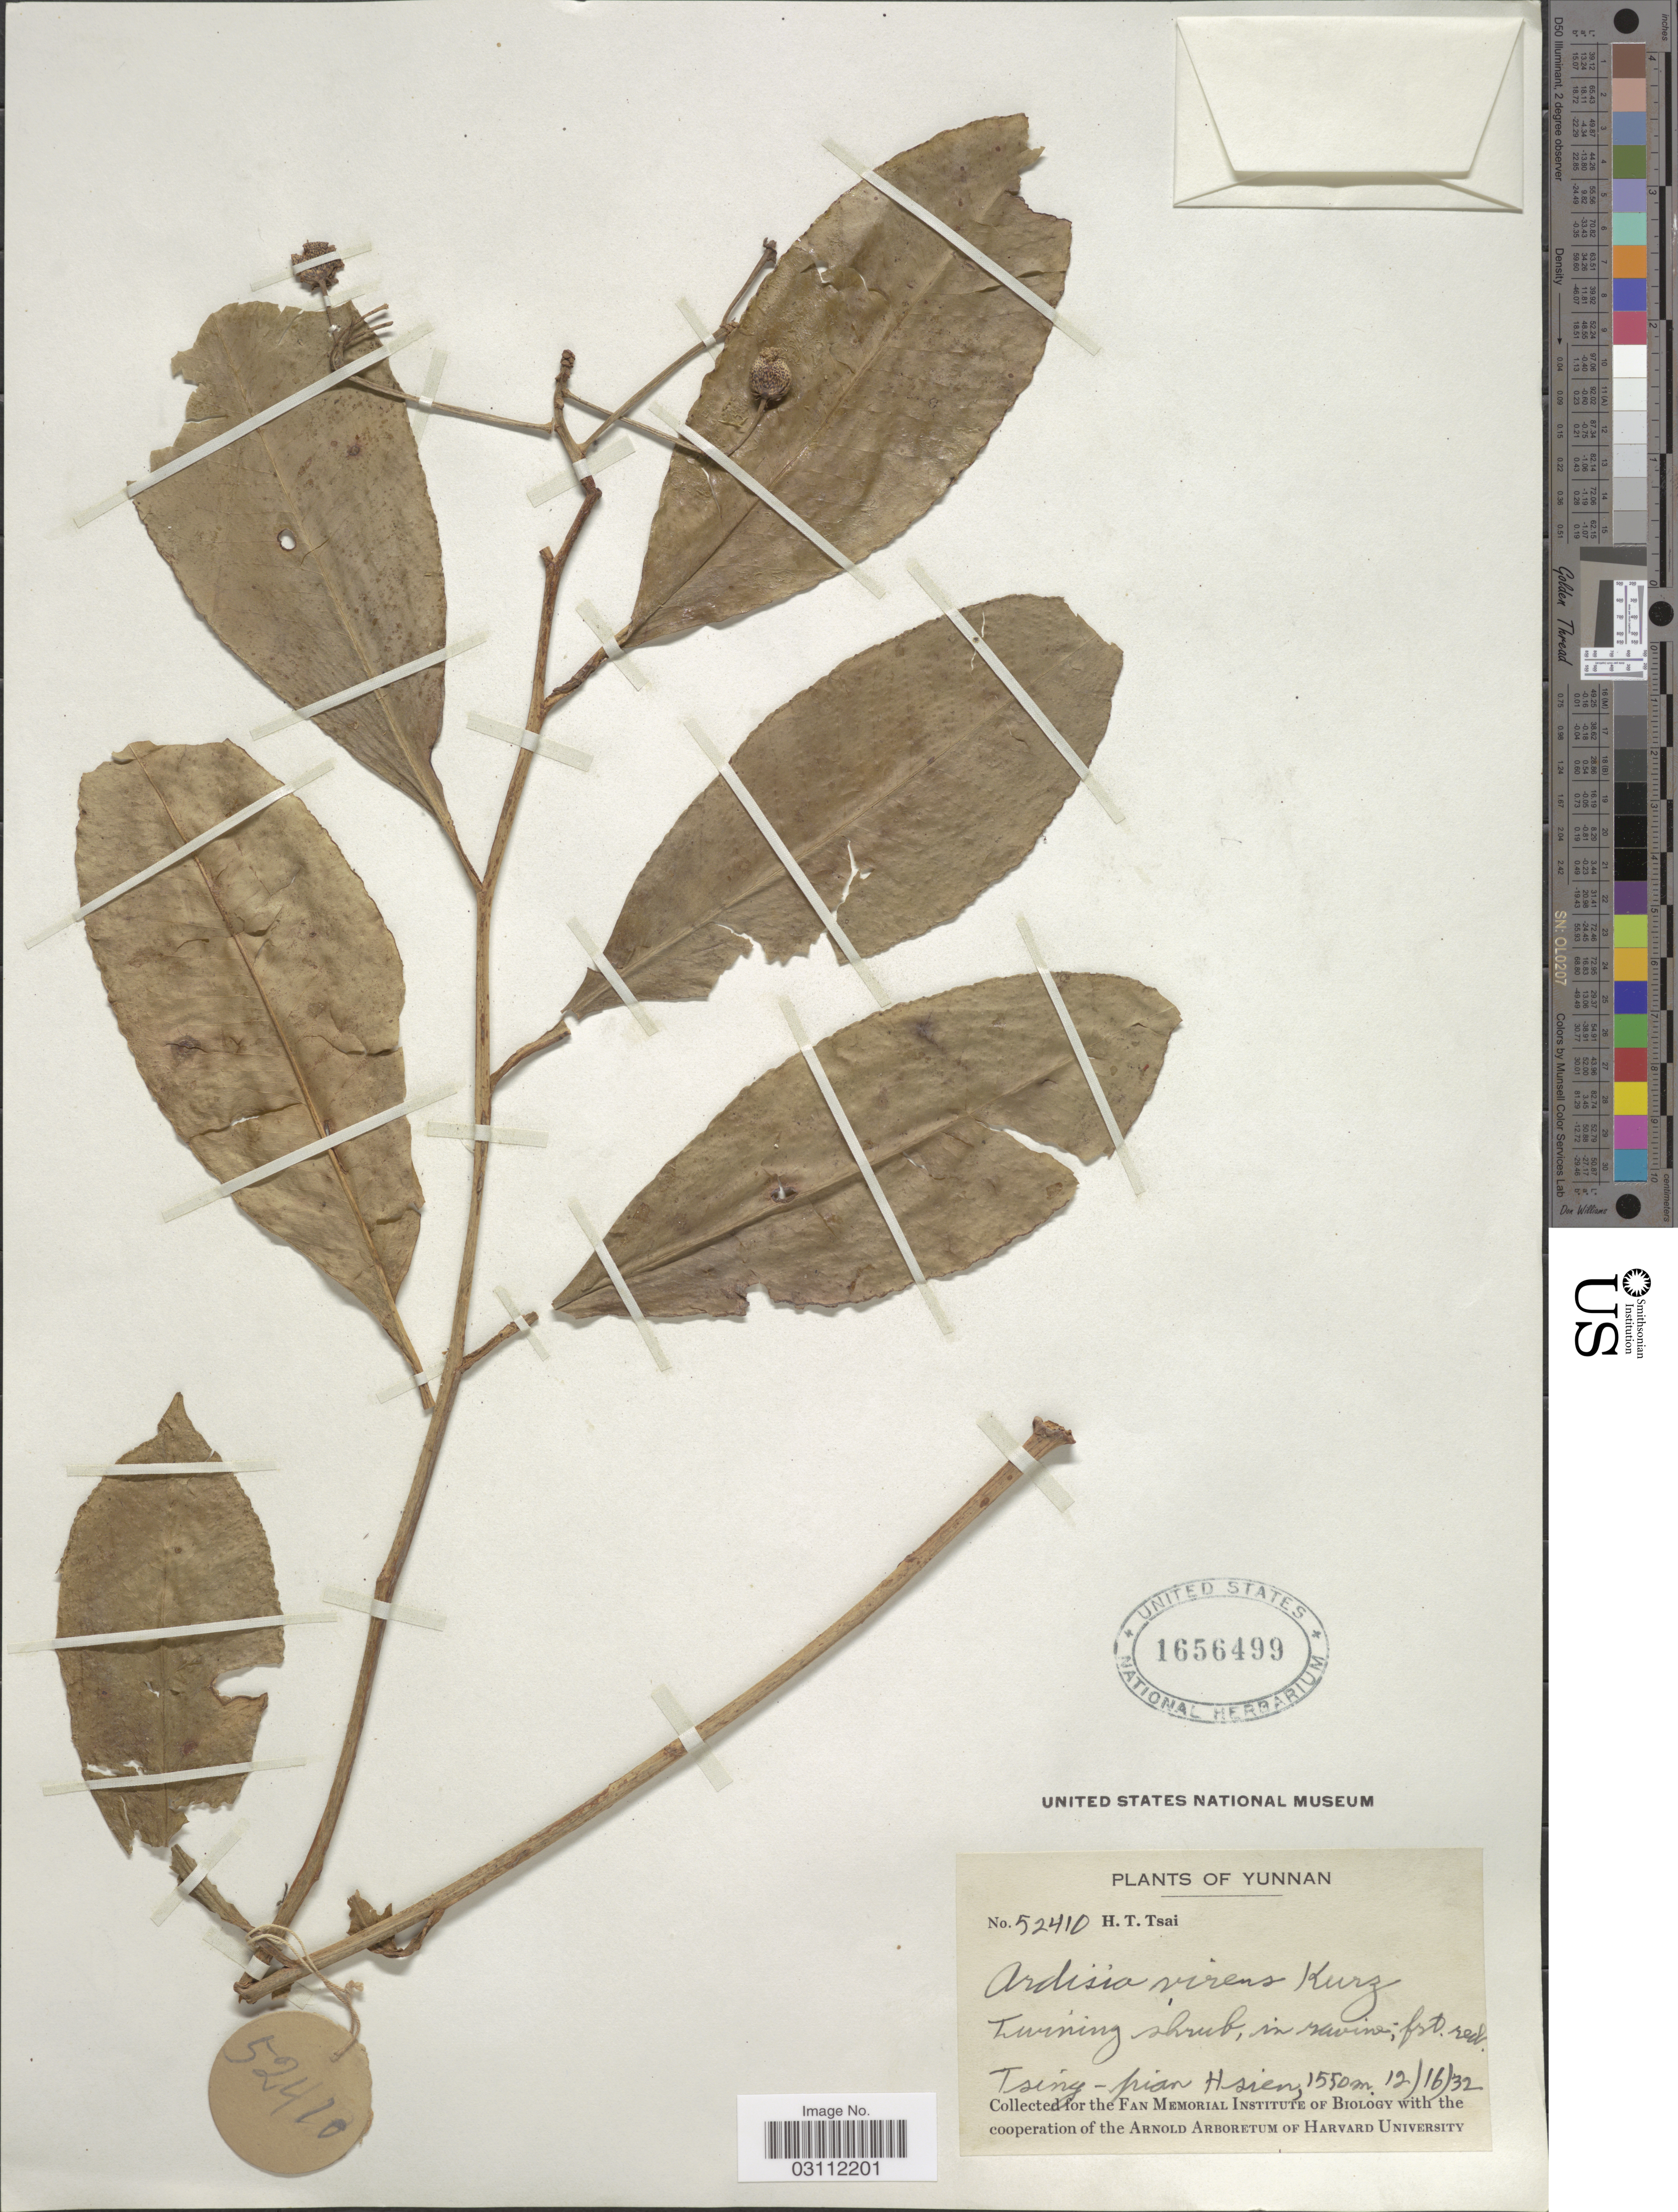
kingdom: Plantae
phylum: Tracheophyta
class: Magnoliopsida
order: Ericales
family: Primulaceae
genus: Ardisia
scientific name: Ardisia virens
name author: Kurz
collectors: H. Tsai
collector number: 52410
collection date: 1932-12-16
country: China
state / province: Yunnan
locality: Tsing-pian Hsien.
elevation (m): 1550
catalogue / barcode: US 1656499